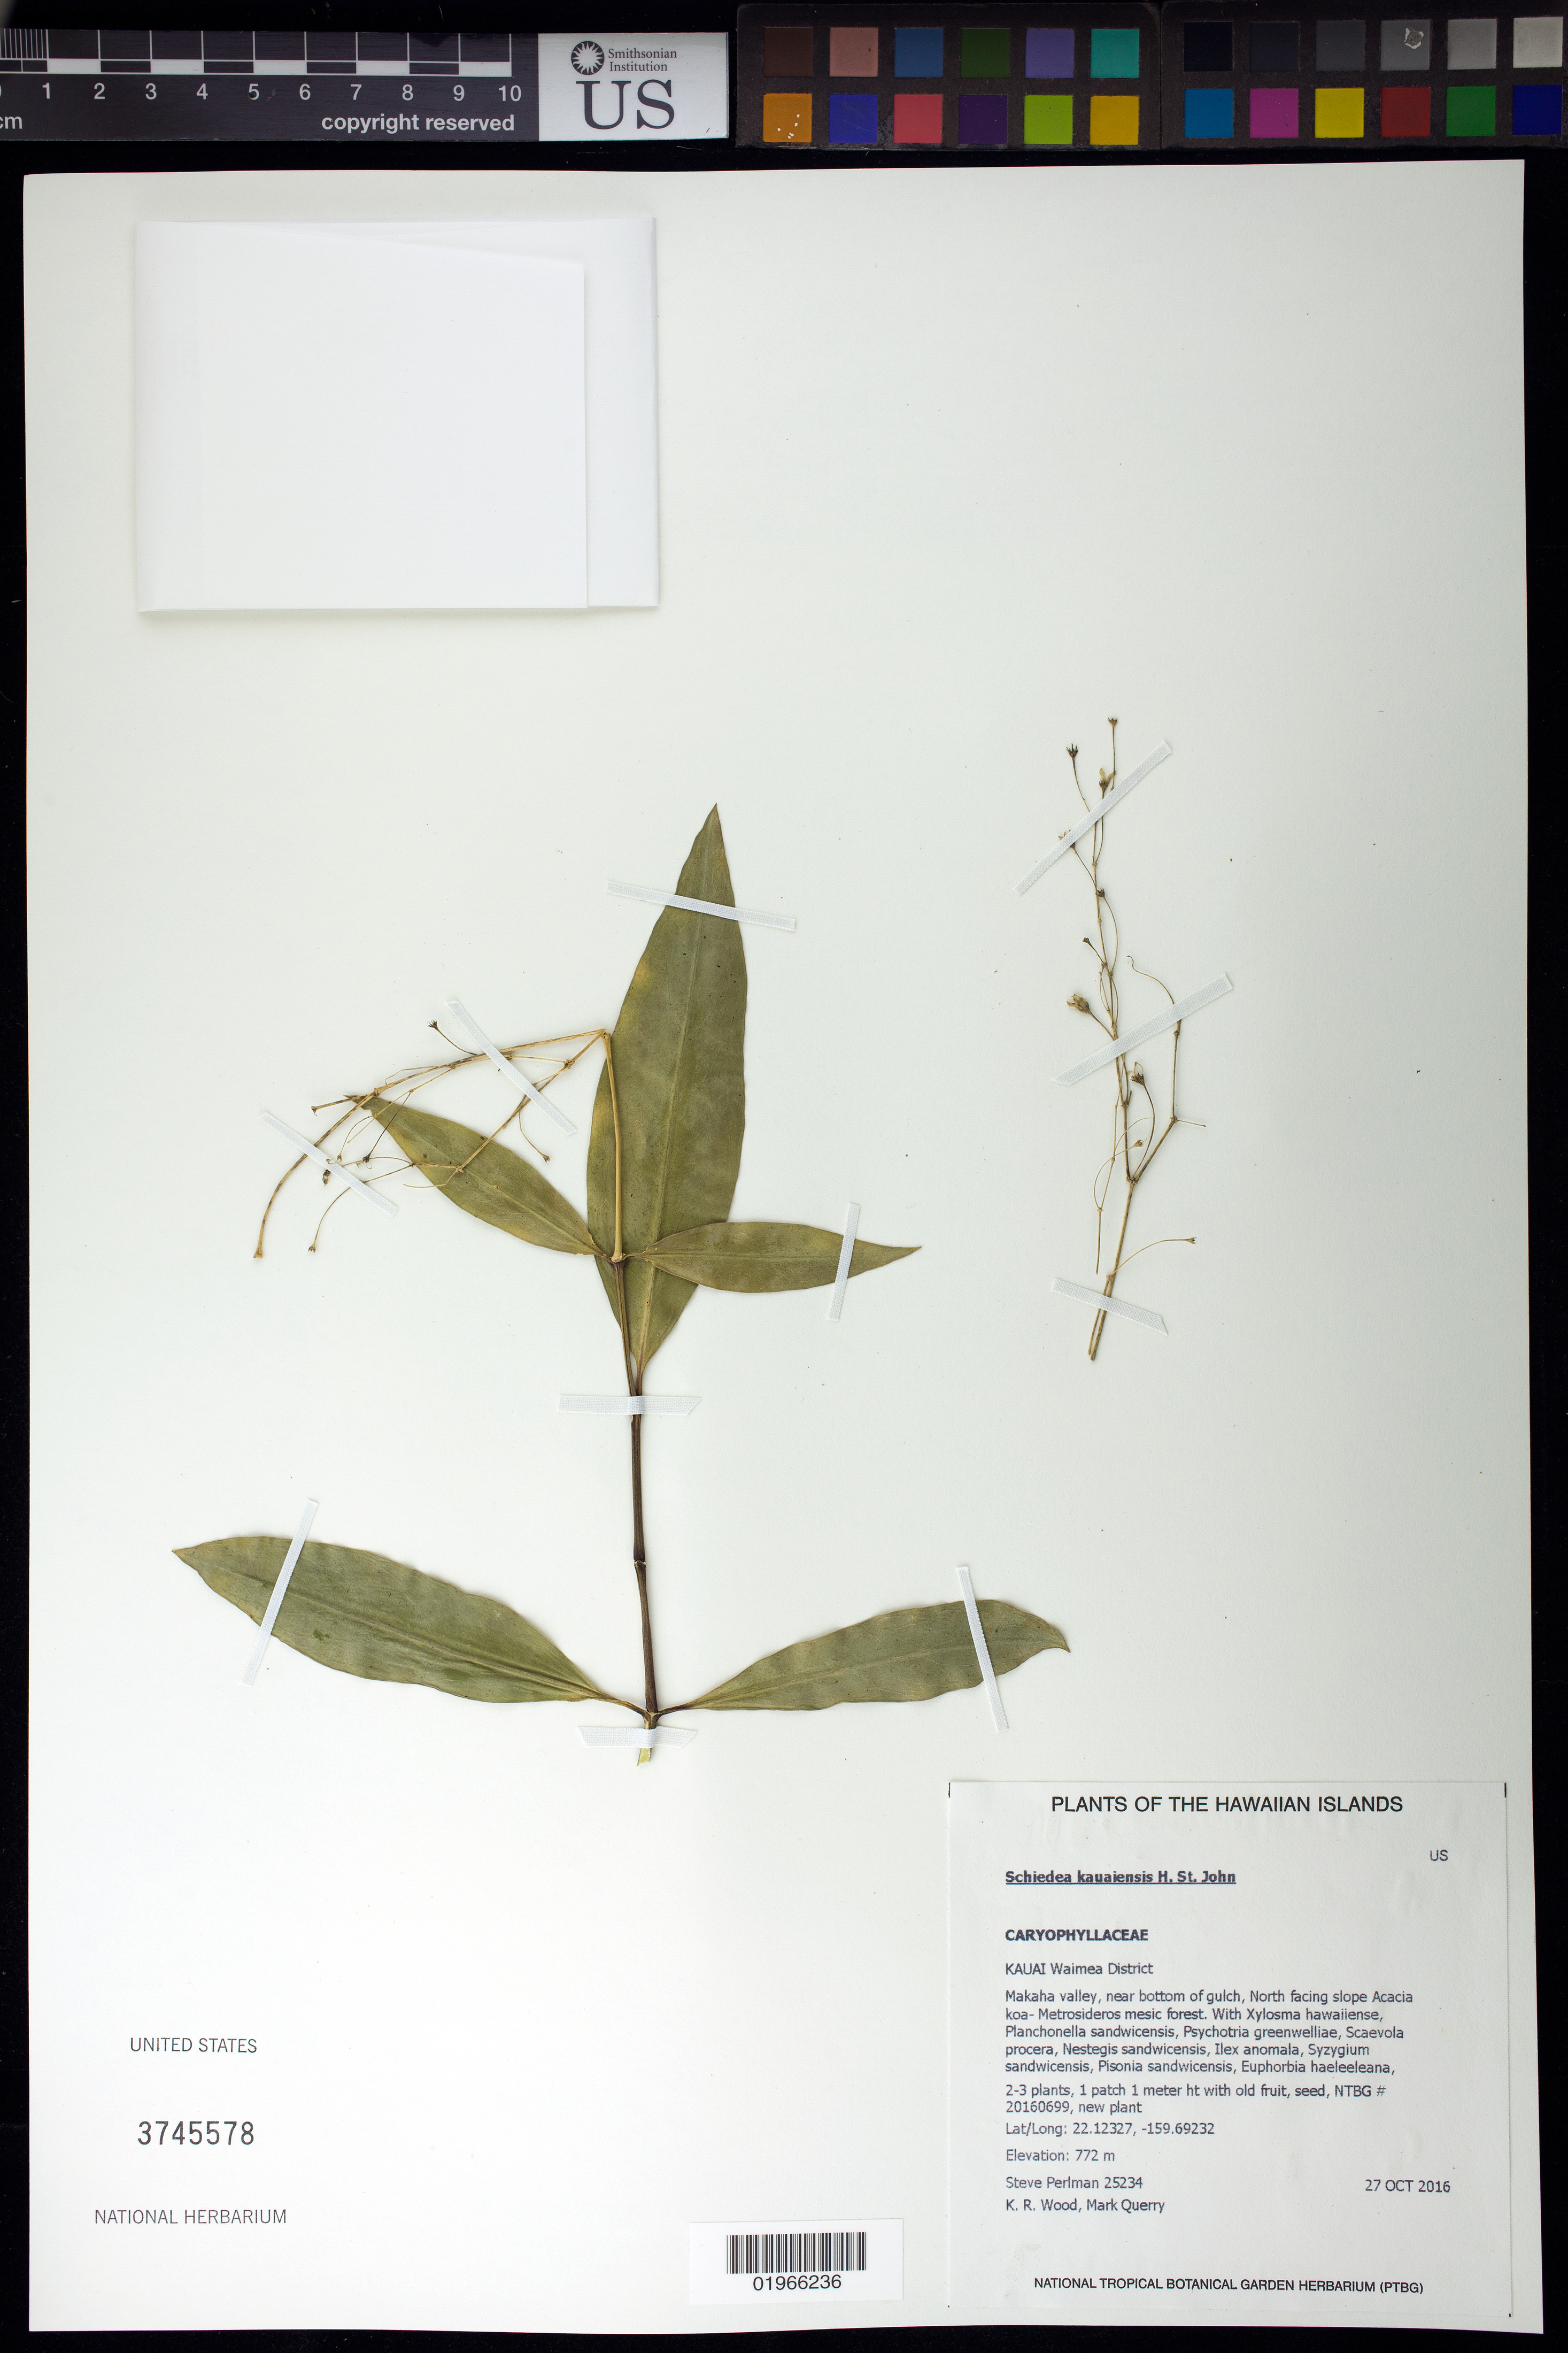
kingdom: Plantae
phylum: Tracheophyta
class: Magnoliopsida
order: Caryophyllales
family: Caryophyllaceae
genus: Schiedea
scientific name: Schiedea napaliensis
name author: W.L. Wagner & Weller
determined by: Wagner, W. L., (BOT), Smithsonian Institution - National Museum of Natural History (UNITED STATES)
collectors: S. P. Perlman, K. R. Wood & M. Querry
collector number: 25234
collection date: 2016-10-27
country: United States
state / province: Hawaii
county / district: Kauai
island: Kaua'i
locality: Waimea District, Makaha valley, near bottom of gulch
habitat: Mesic forest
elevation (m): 772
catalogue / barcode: US 3745578